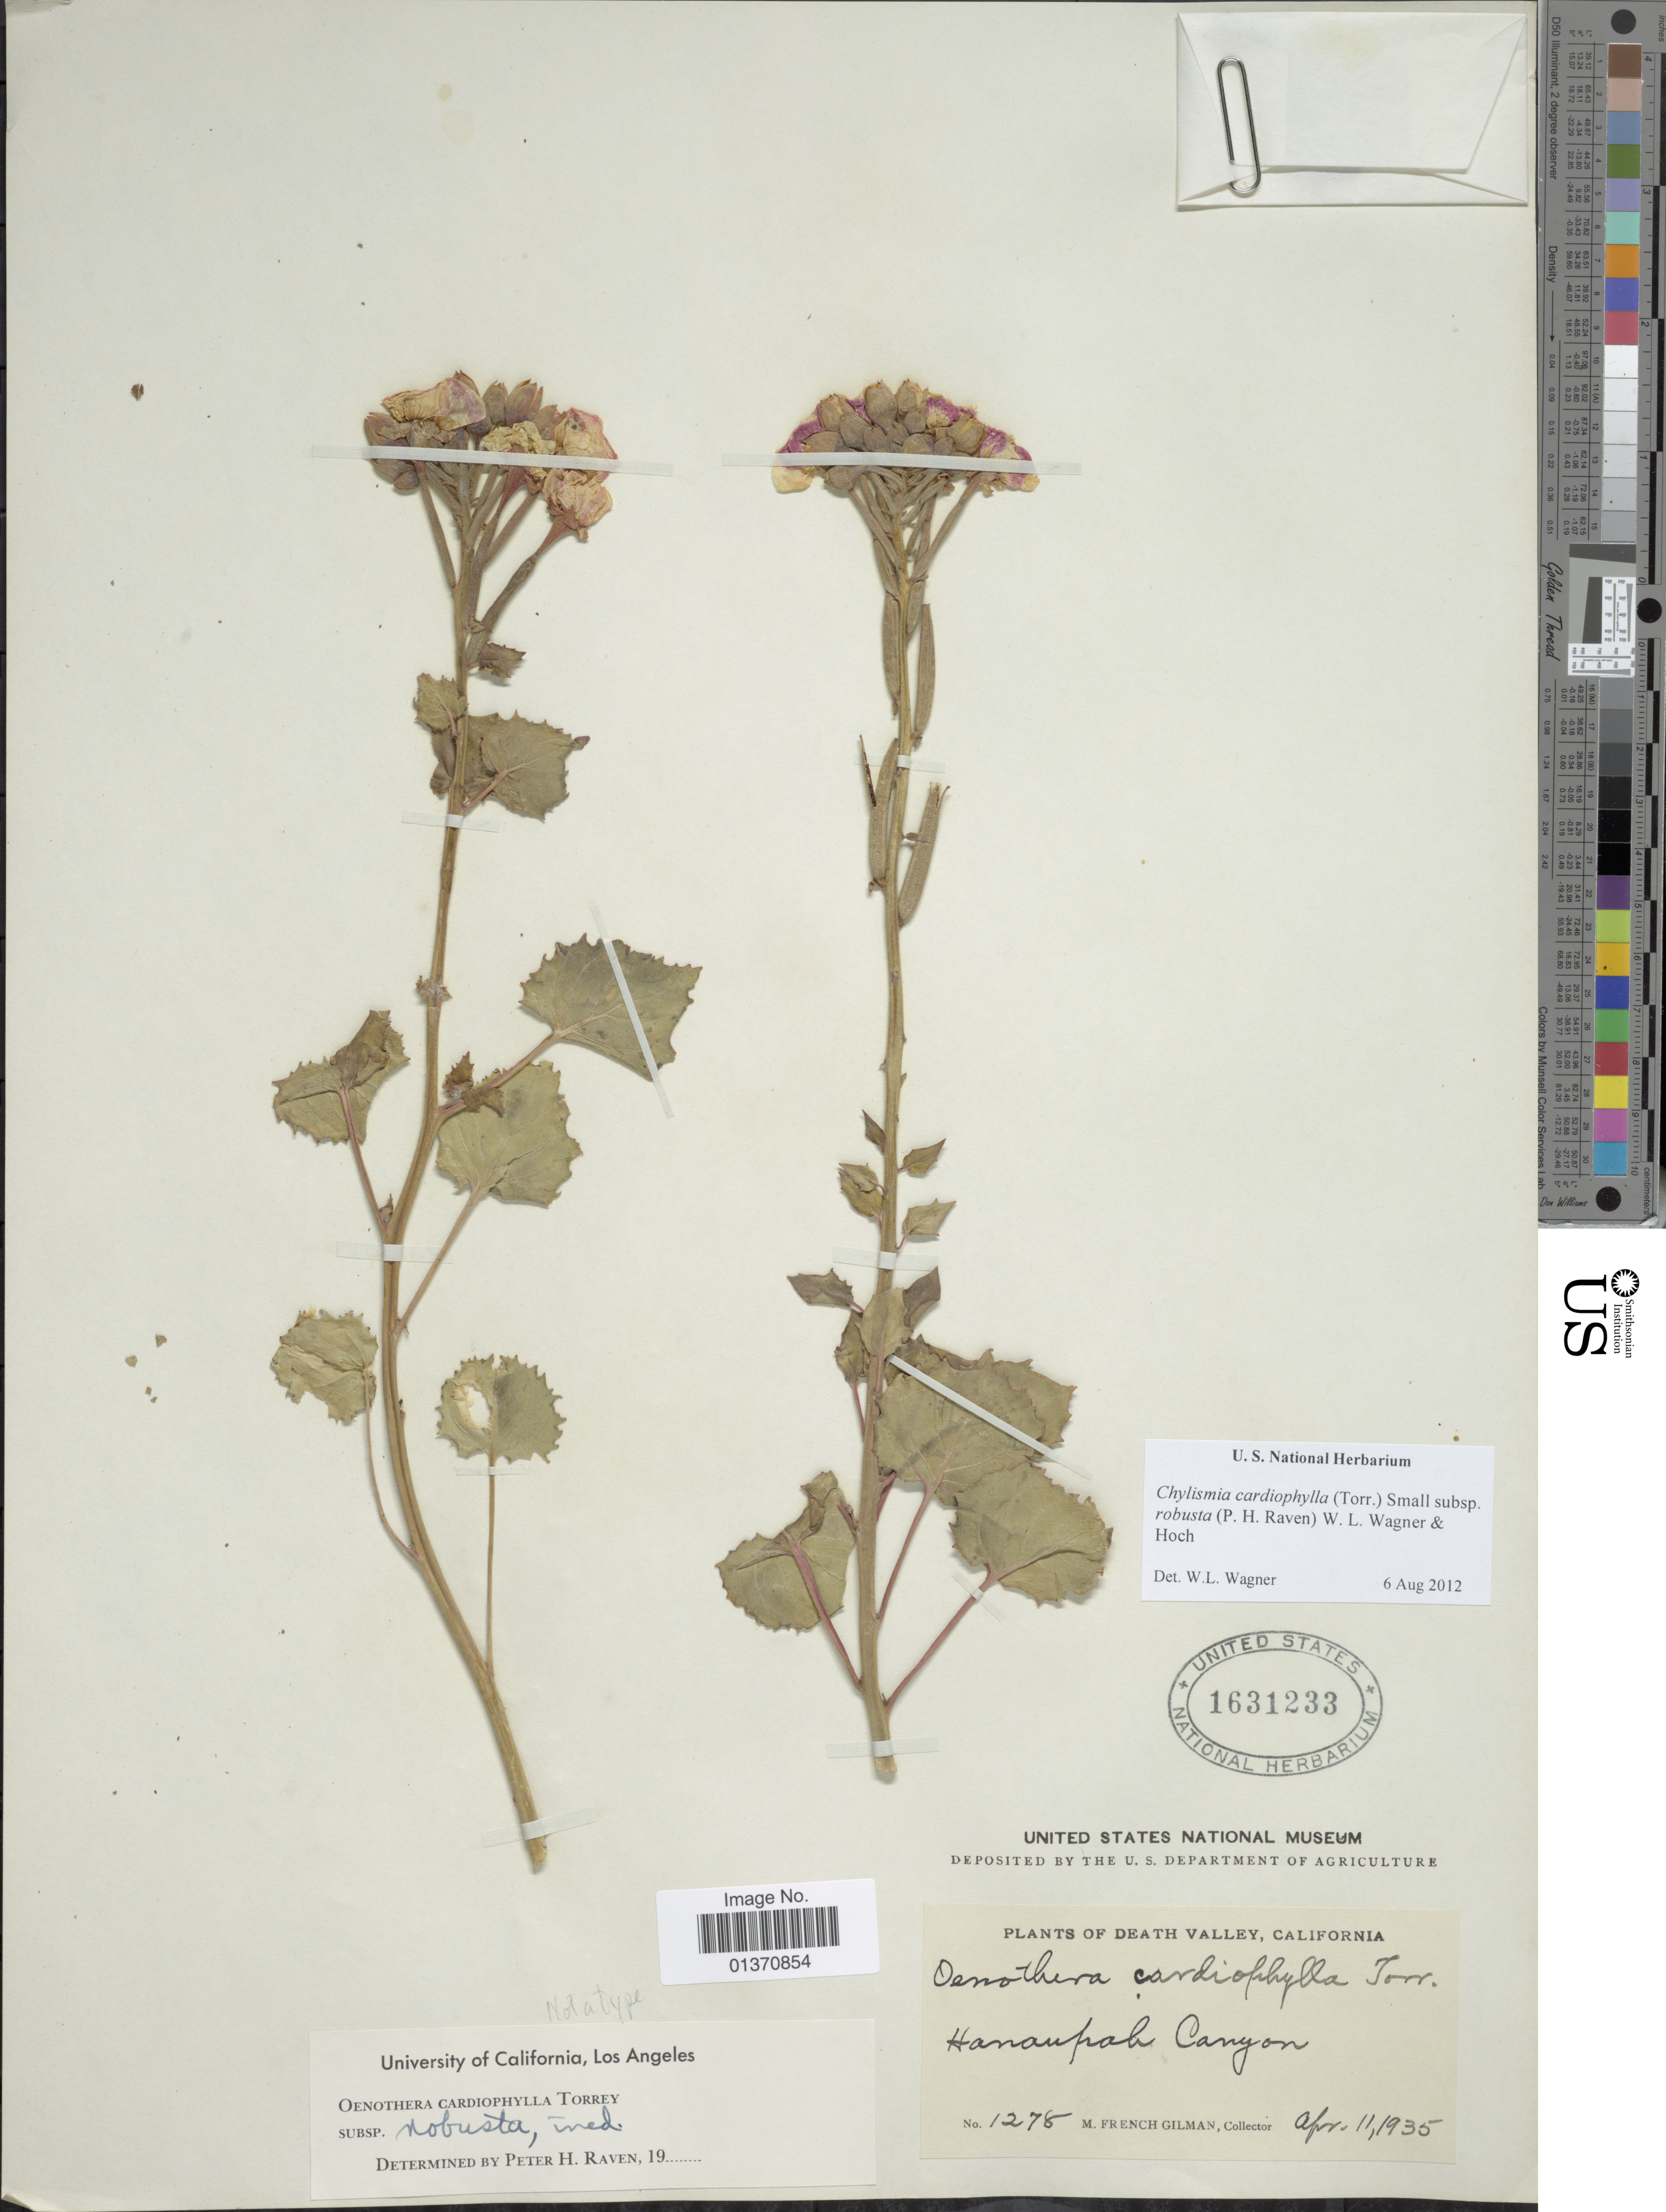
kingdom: Plantae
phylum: Tracheophyta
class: Magnoliopsida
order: Myrtales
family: Onagraceae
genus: Chylismia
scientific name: Chylismia cardiophylla subsp. robusta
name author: (P.H. Raven) W.L. Wagner & Hoch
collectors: M. F. Gilman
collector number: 1278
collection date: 1935-04-11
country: United States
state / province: California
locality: Death Valley, Hanaupah Canyon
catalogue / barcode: US 1631233